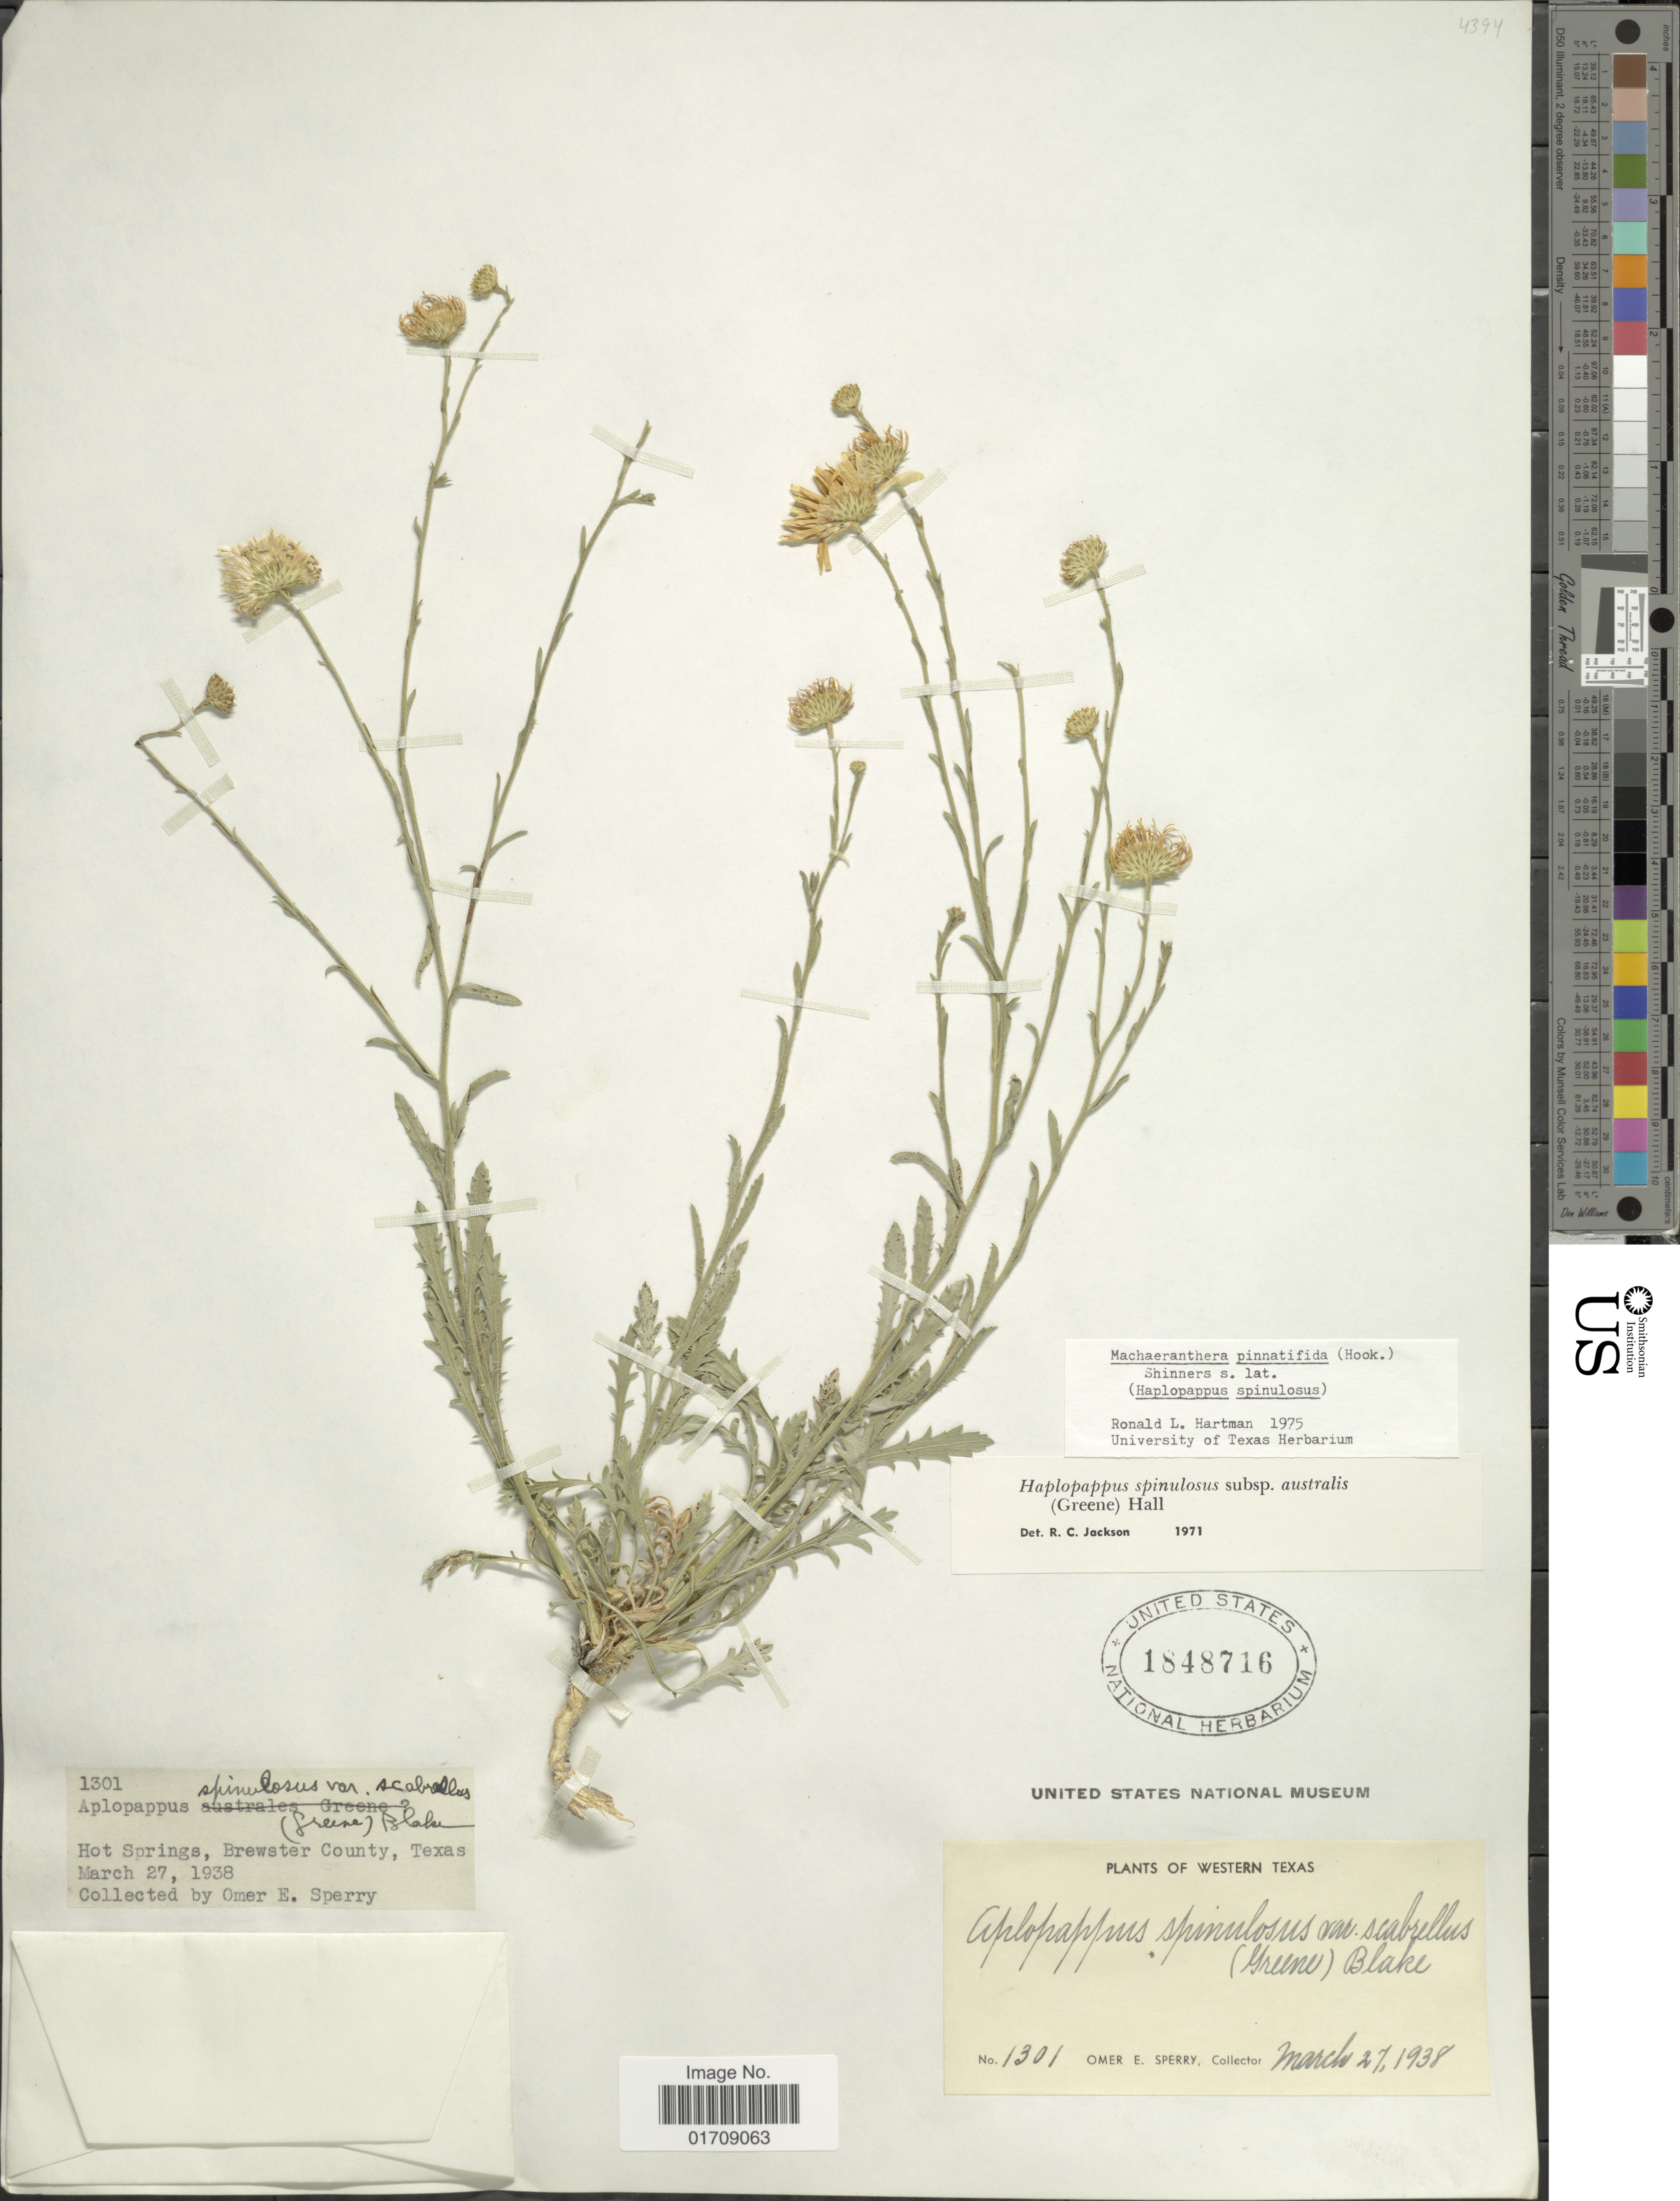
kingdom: Plantae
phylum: Tracheophyta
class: Magnoliopsida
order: Asterales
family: Asteraceae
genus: Machaeranthera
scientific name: Machaeranthera pinnatifida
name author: (Hook.) Shinners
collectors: O. E. Sperry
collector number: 1301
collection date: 1938-03-27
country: United States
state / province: Texas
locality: Hot Springs, Brewster County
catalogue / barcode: US 1848716